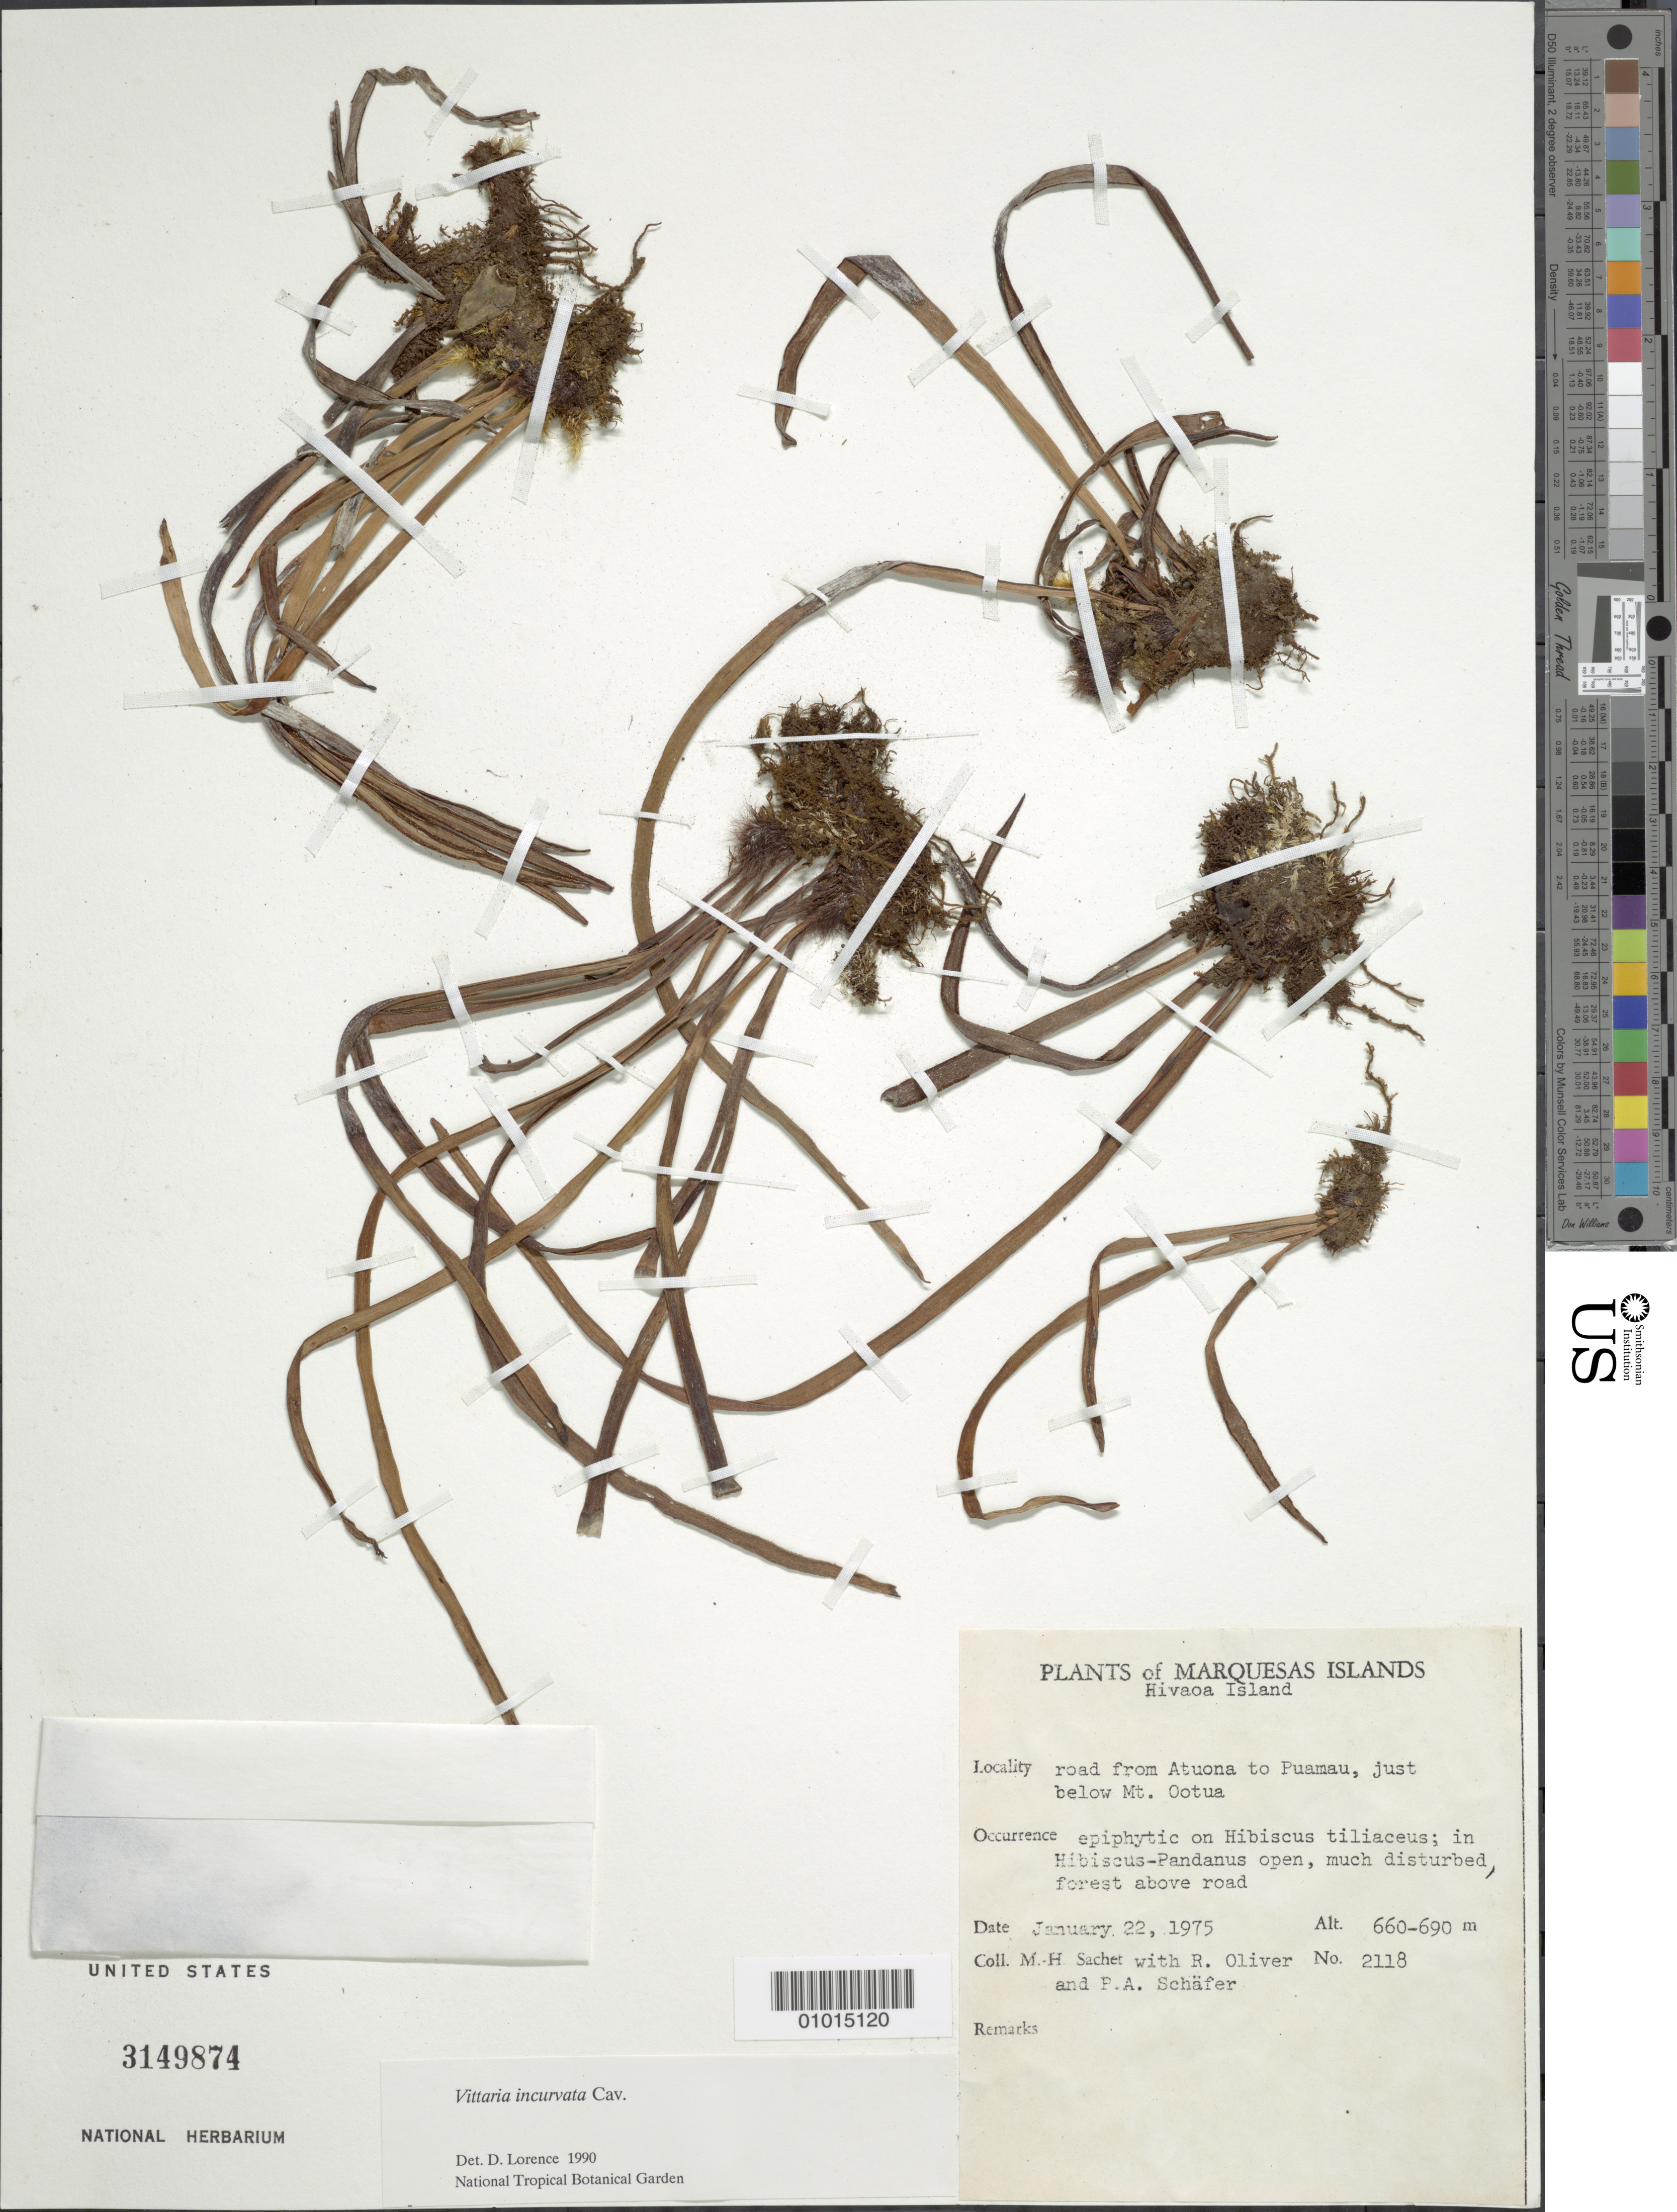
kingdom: Plantae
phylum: Tracheophyta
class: Polypodiopsida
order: Polypodiales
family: Pteridaceae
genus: Haplopteris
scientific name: Haplopteris elongata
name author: (Sw.) Crane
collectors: M.-H. Sachet, R. L. Oliver & P. A. Schäfer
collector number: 2118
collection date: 1975-02-22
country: French Polynesia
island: Hiva Oa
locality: road from Atuona to Puamau, just below Mt. Ootua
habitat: Hibiscus-Pandanus open, much disturbed, forest above road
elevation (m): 660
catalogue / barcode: US 3149874